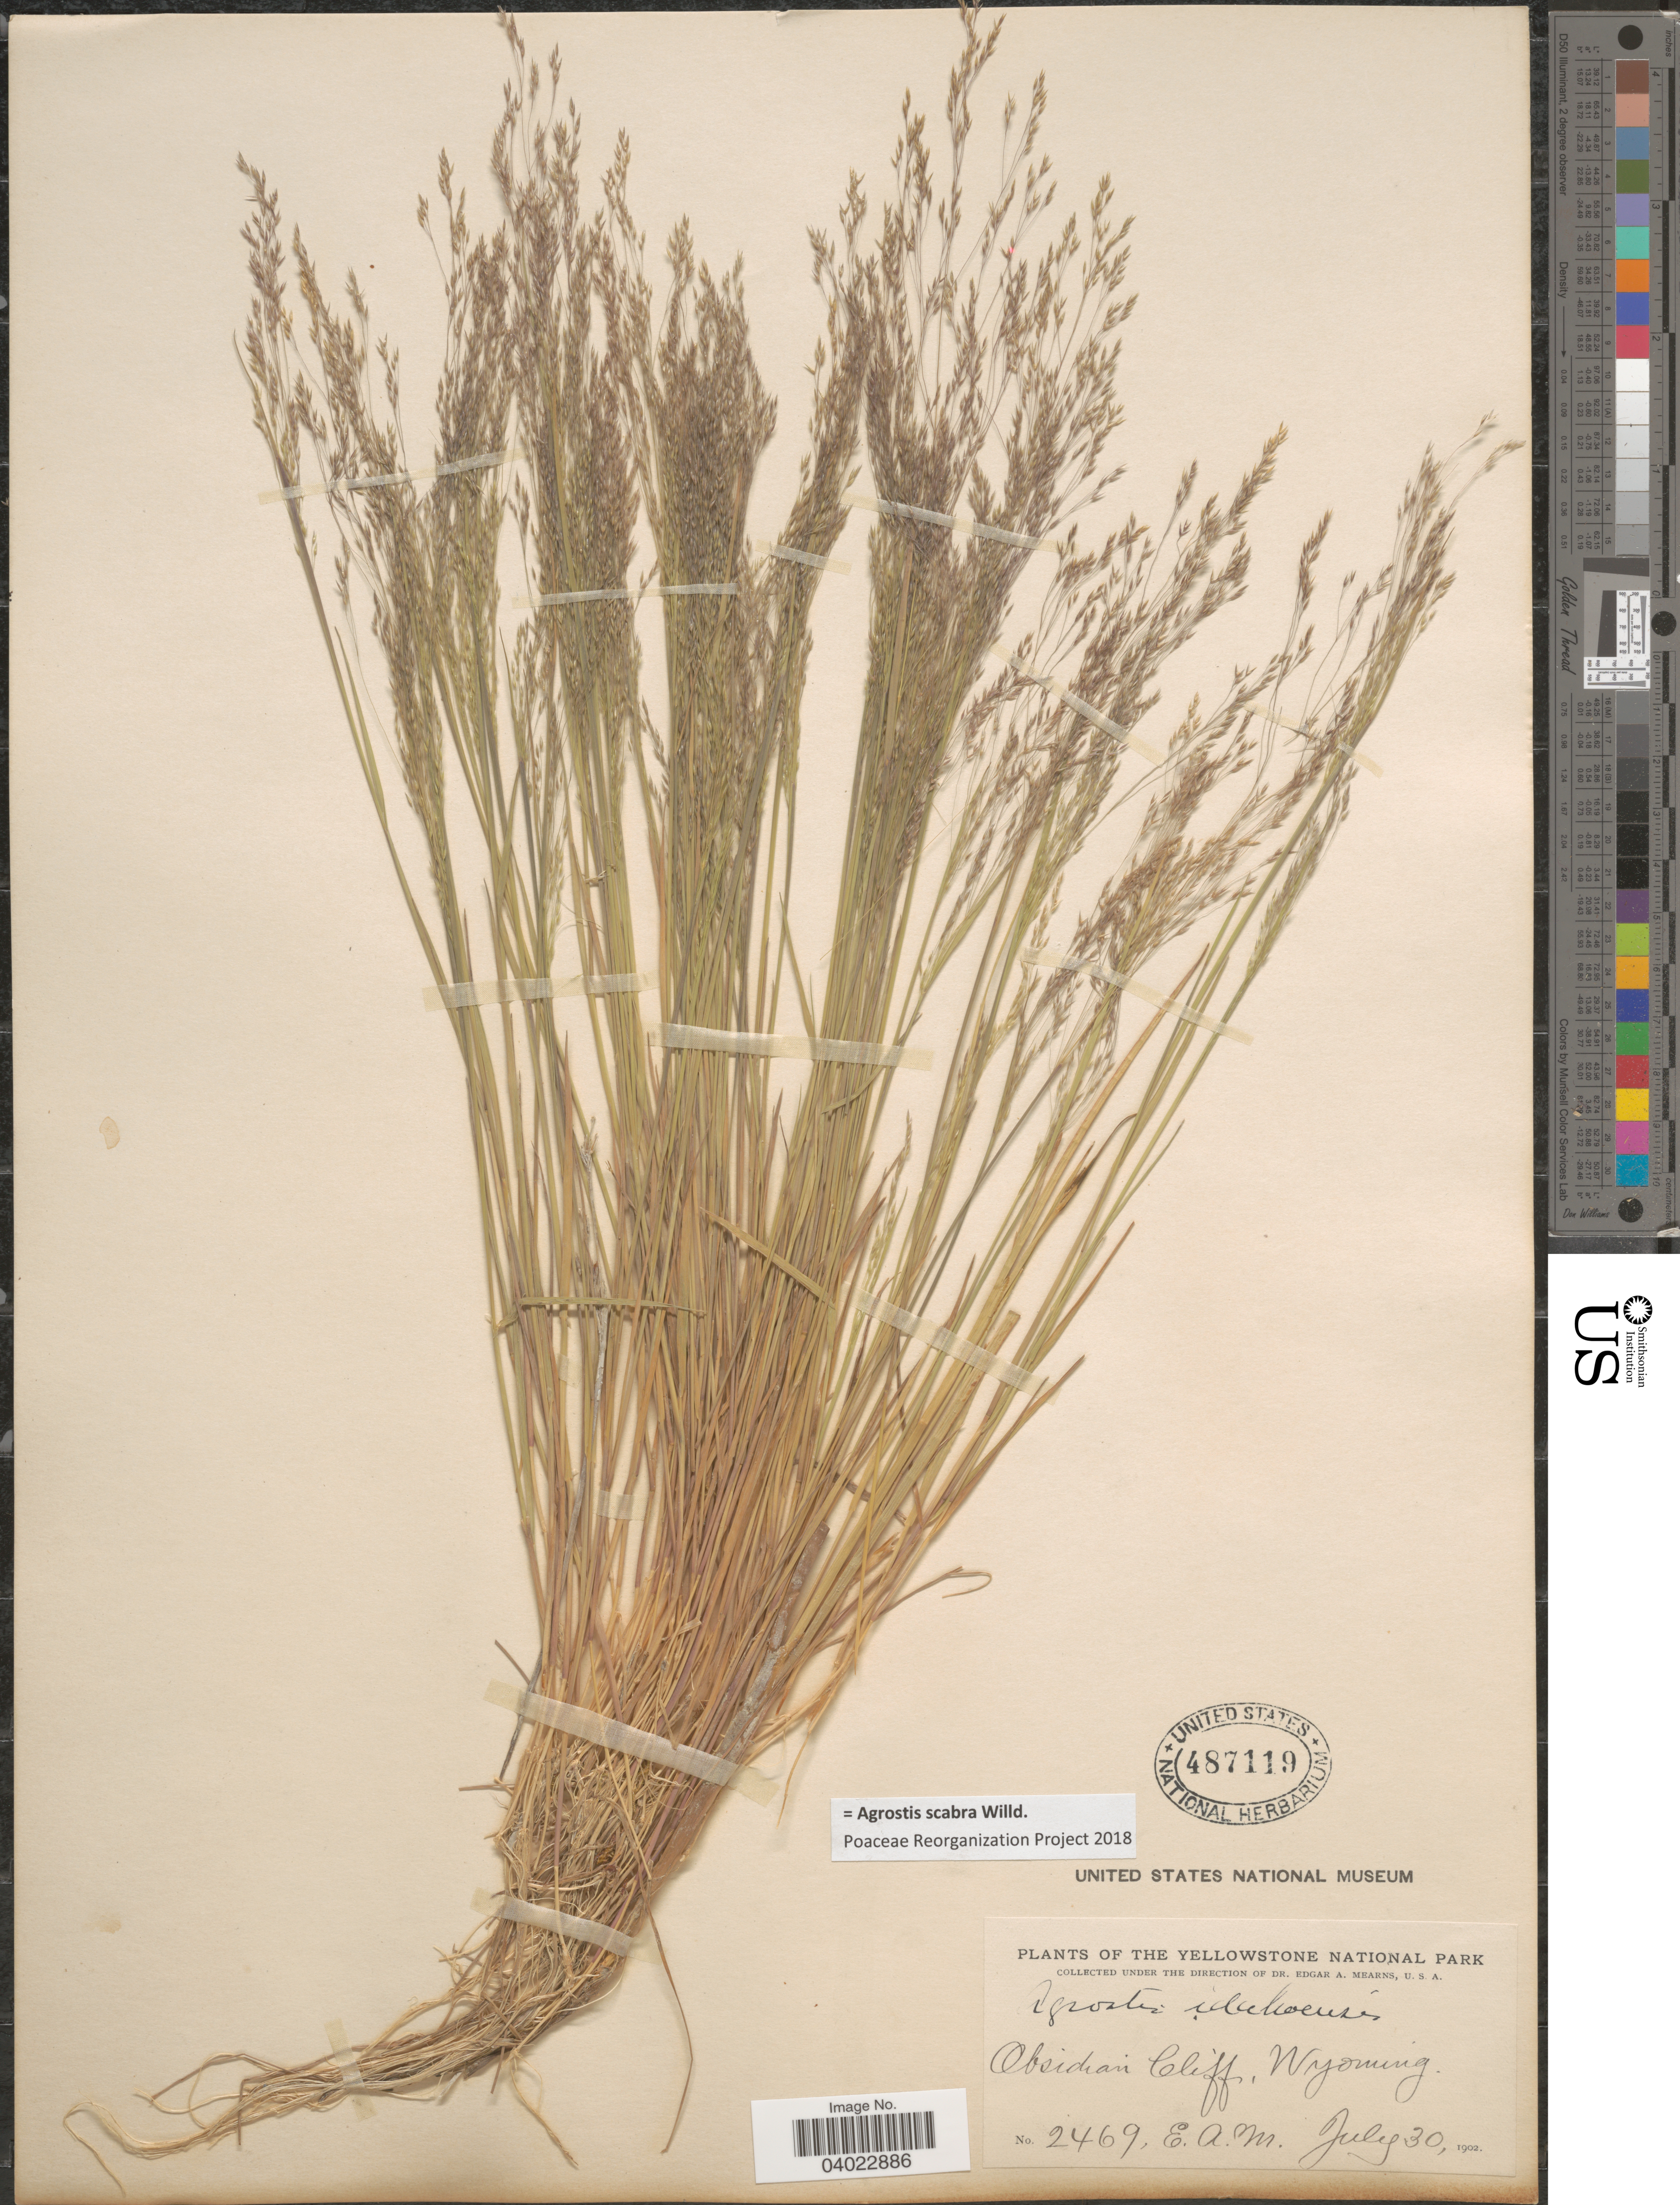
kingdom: Plantae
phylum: Tracheophyta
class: Liliopsida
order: Poales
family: Poaceae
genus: Agrostis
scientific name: Agrostis scabra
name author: Willd.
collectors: E. A. Mearns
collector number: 2469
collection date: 1902-07-30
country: United States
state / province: Wyoming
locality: The Yellowstone National Park. Obsidian Cliff.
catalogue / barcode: US 487119